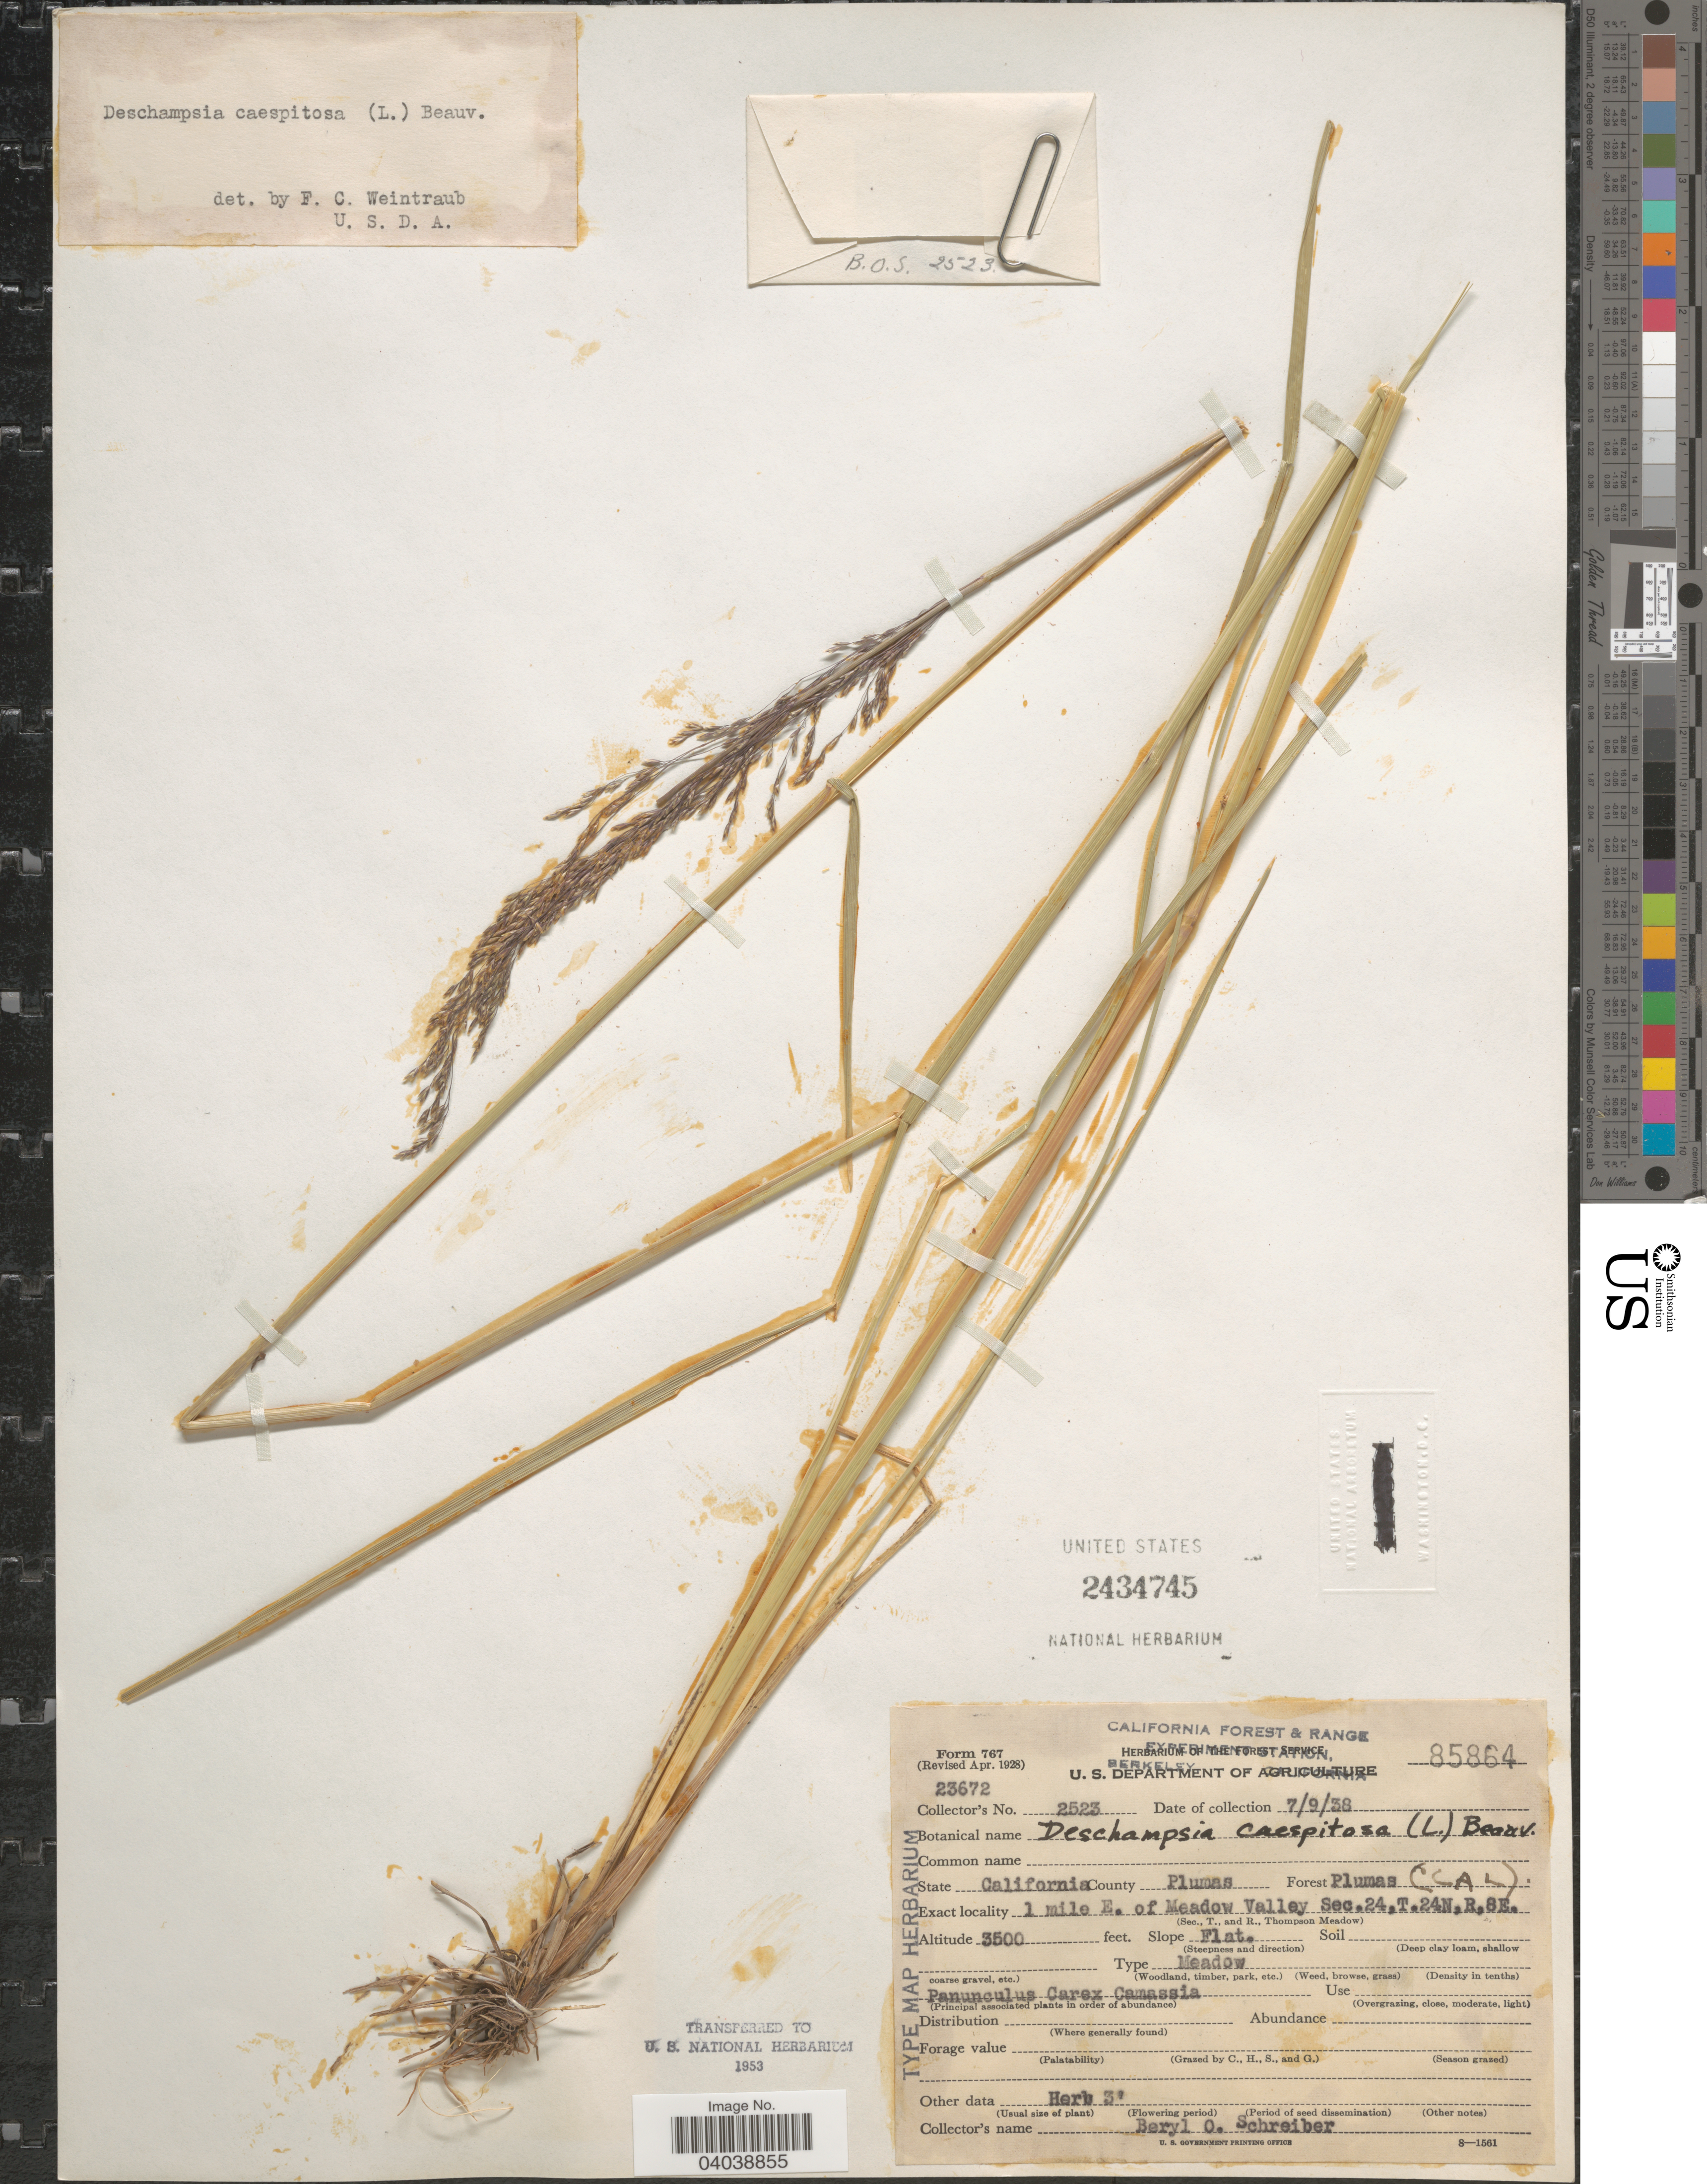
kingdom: Plantae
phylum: Tracheophyta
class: Liliopsida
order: Poales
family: Poaceae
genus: Deschampsia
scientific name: Deschampsia cespitosa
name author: (L.) P. Beauv.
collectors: B. O. Schreiber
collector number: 2523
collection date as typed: Transcribed d/m/y: 9/7/38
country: United States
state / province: California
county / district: Plumas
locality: County Plumas. Forest Plumas. 1 mile E. of Meadow Valley Sec. 24, T. 24N, R, SE.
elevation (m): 1067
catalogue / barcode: US 2434745